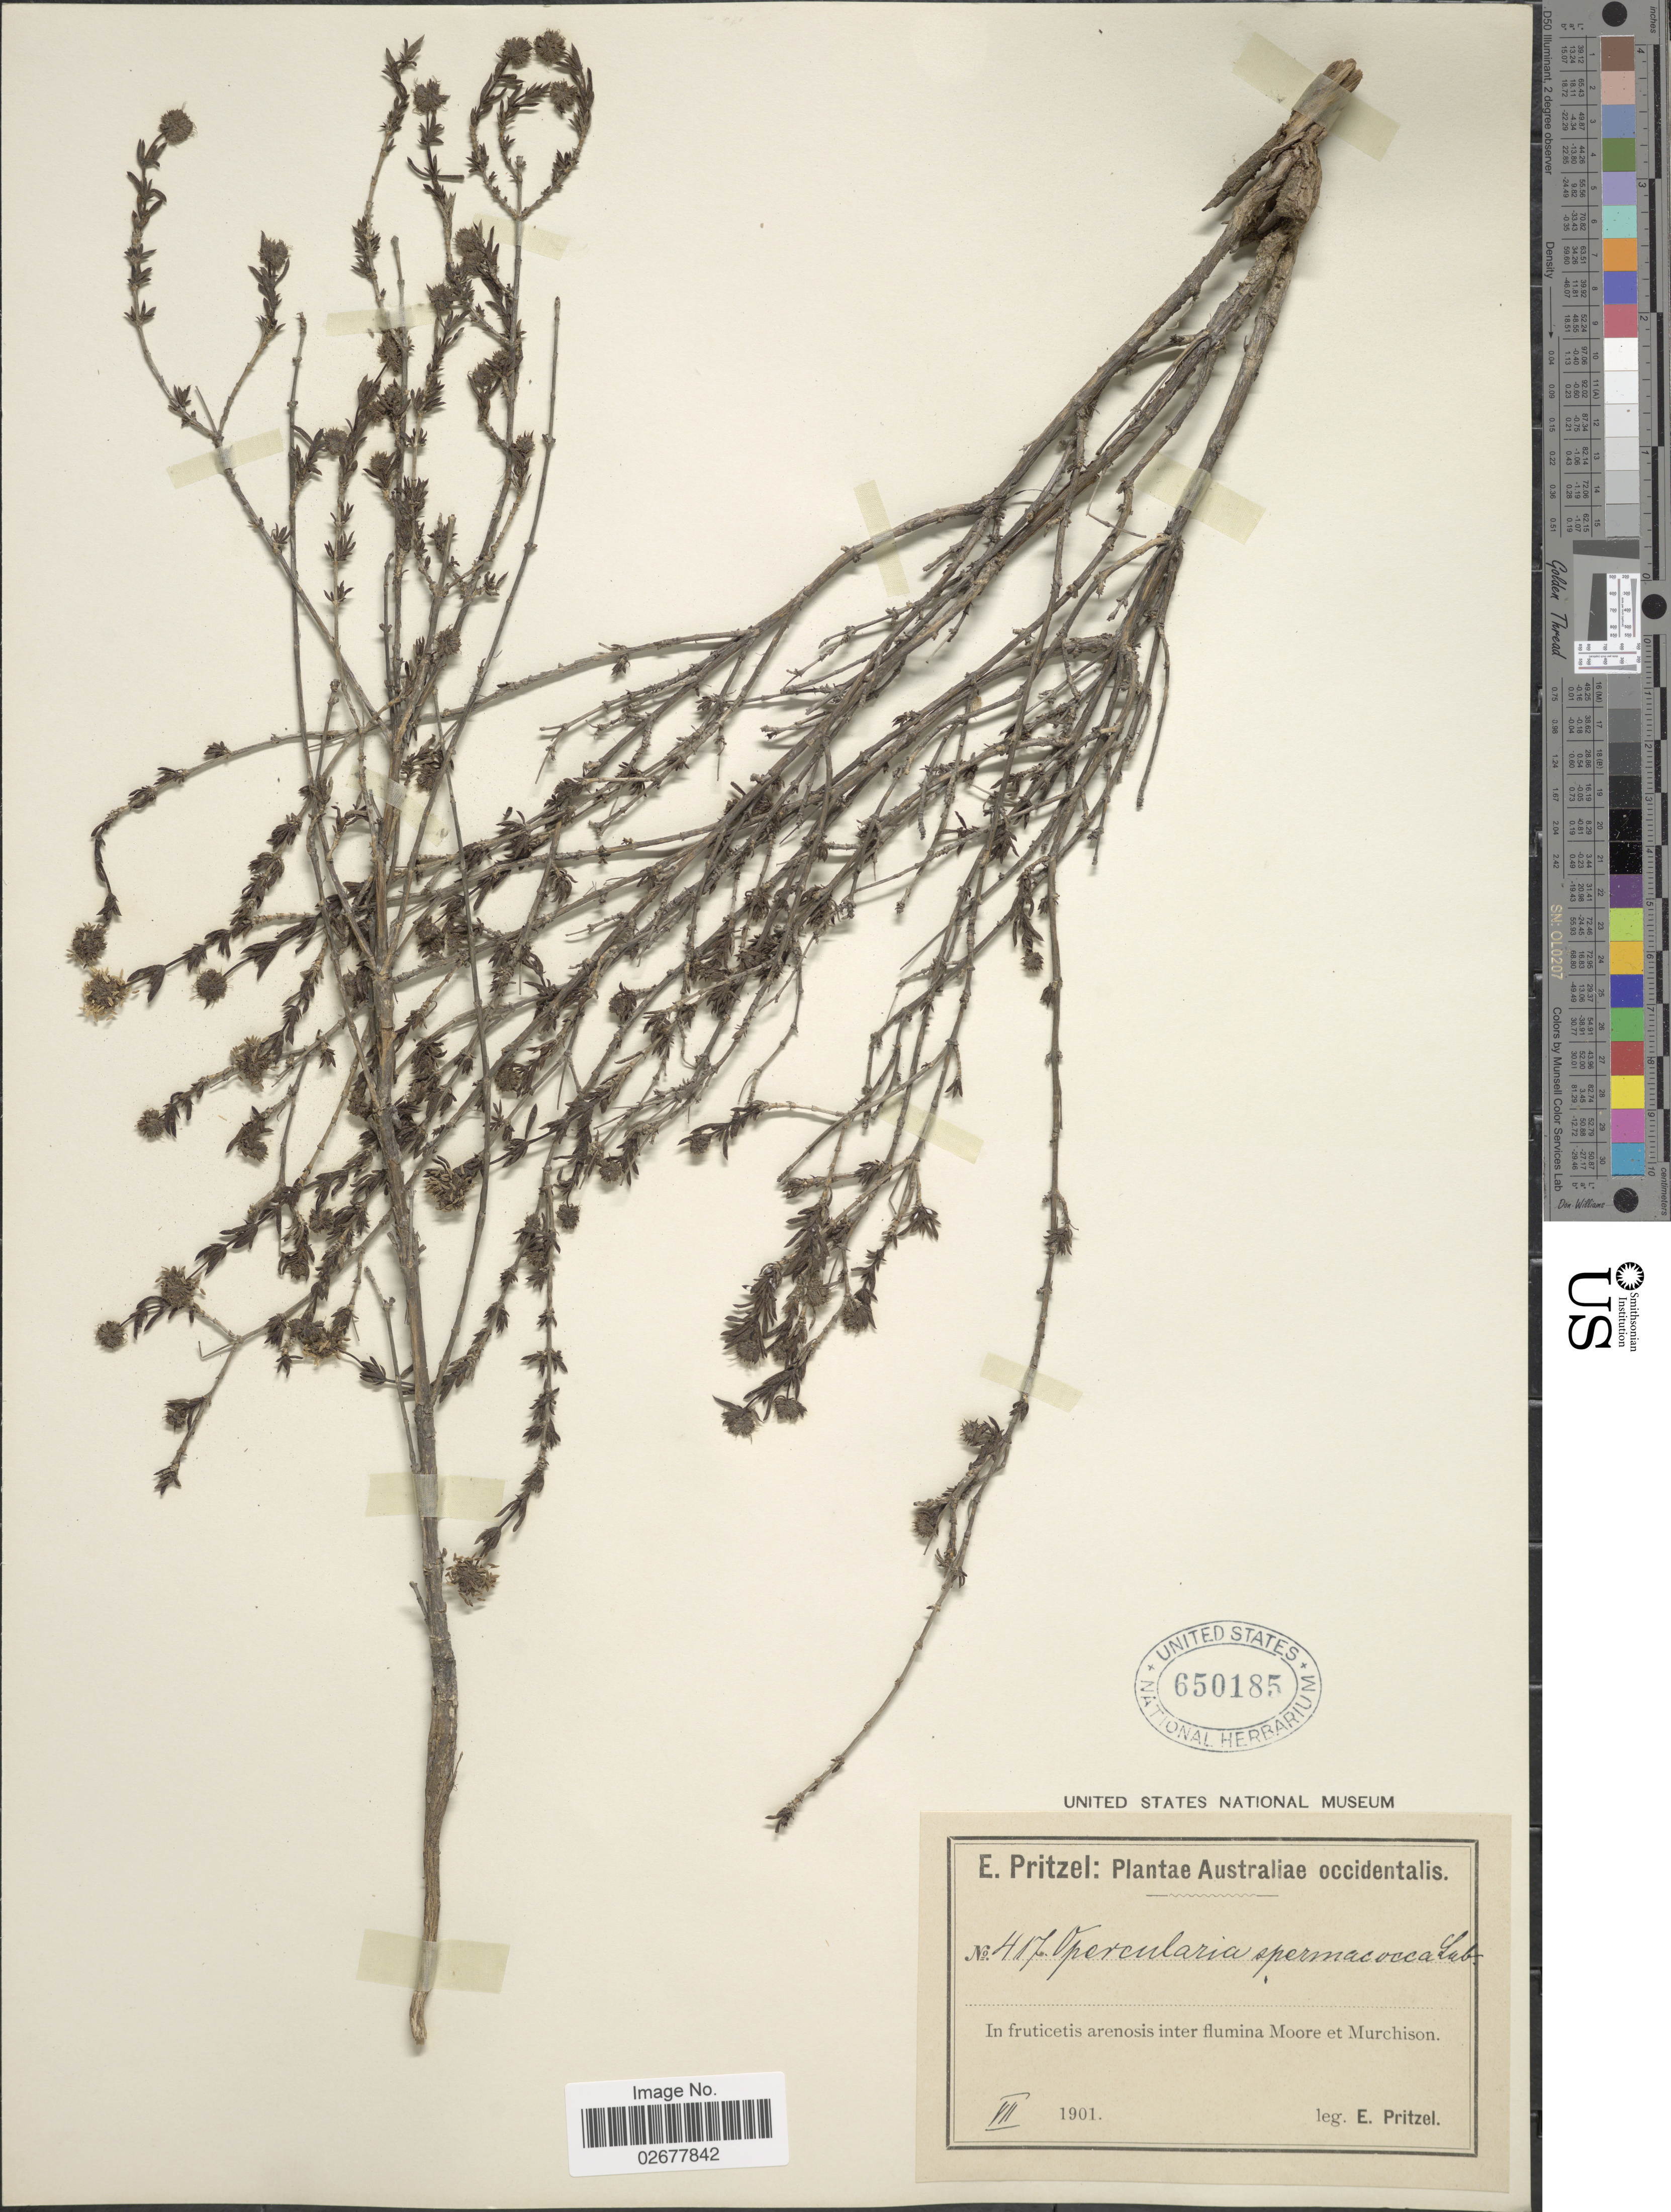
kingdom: Plantae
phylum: Tracheophyta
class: Magnoliopsida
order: Gentianales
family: Rubiaceae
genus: Opercularia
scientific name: Opercularia spermacocea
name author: Juss.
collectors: E. G. Pritzel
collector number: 417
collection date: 1901-07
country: Australia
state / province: Western Australia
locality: Australiae occidentalis, In fruticetis arenosis inter flumina Moore et Murchison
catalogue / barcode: US 650185